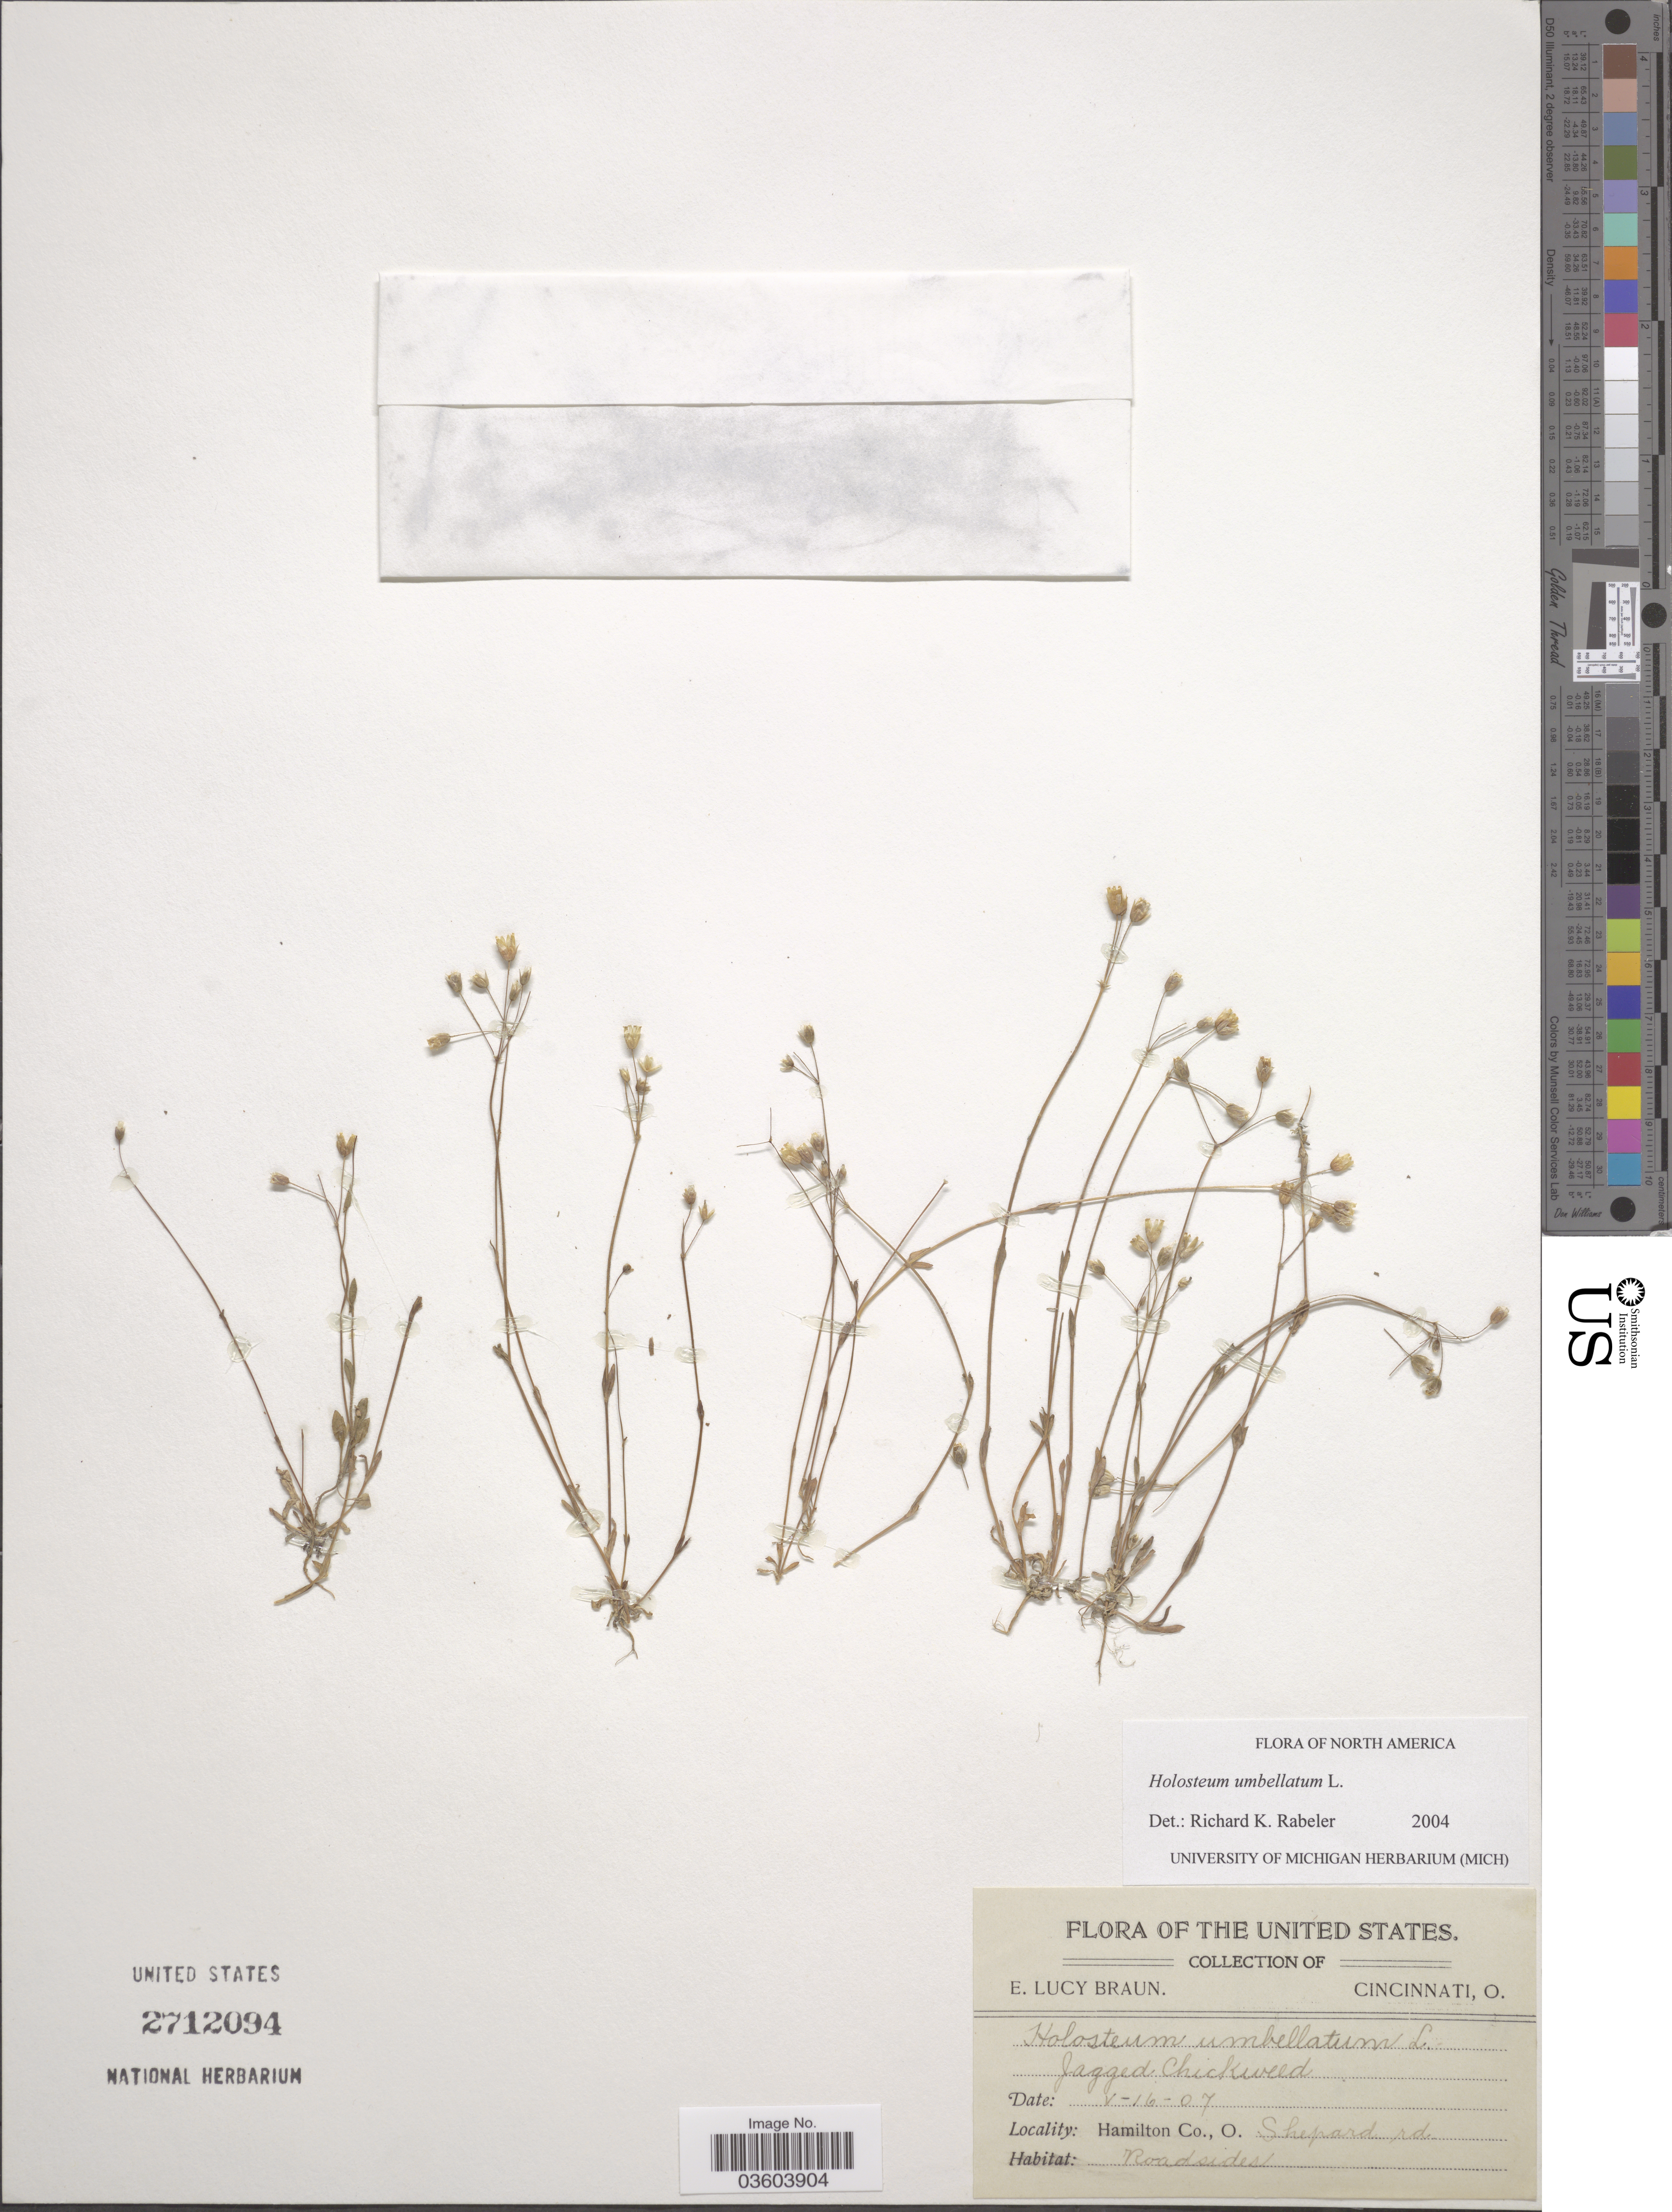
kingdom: Plantae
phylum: Tracheophyta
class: Magnoliopsida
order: Caryophyllales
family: Caryophyllaceae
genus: Holosteum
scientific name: Holosteum umbellatum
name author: L.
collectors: E. L. Braun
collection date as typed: Transcribed d/m/y: 16/5/7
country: United States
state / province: Ohio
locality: Hamilton Co. Shepard rd.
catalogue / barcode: US 2712094